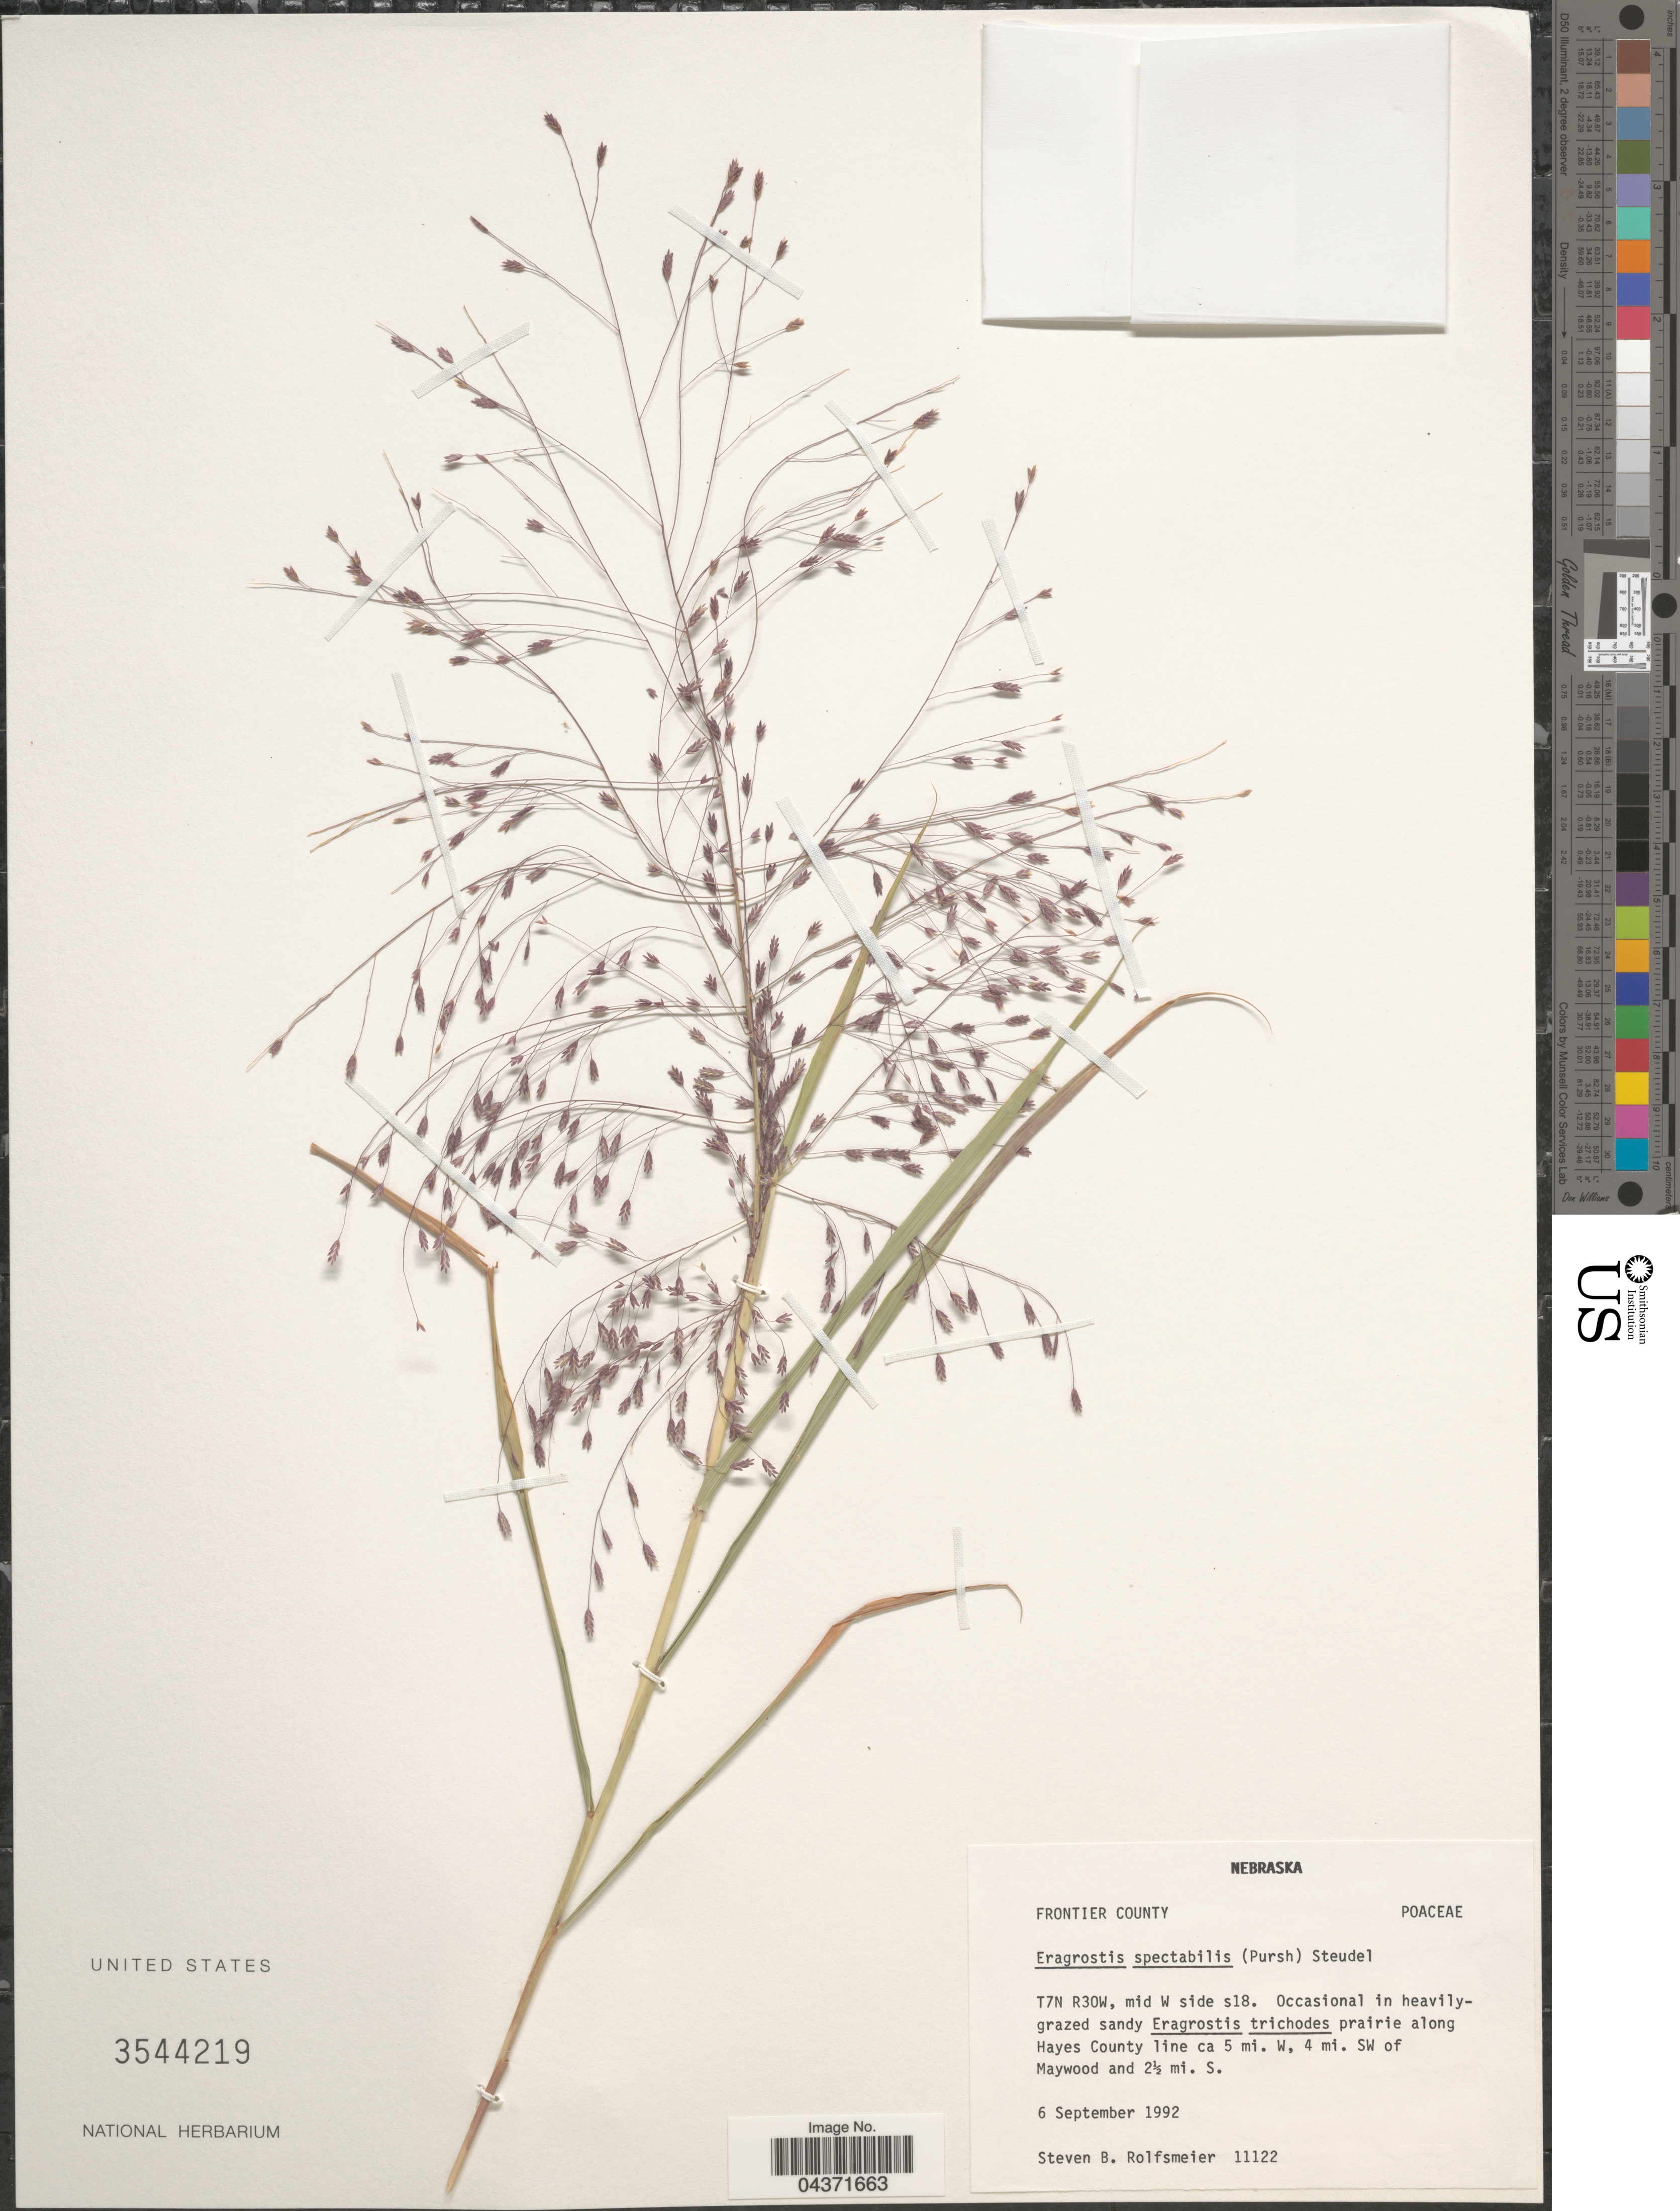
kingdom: Plantae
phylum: Tracheophyta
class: Liliopsida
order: Poales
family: Poaceae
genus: Eragrostis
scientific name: Eragrostis spectabilis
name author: (Pursh) Steud.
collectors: S. Rolfsmeier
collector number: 11122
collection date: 1992-09-06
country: United States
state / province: Nebraska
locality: Frontier County. T7N R30W, mid W side s18. Prairie along Hayes County line ca 5 mi. W, 4 mi. SW of Maywood and 2½ mi. S.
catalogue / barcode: US 3544219